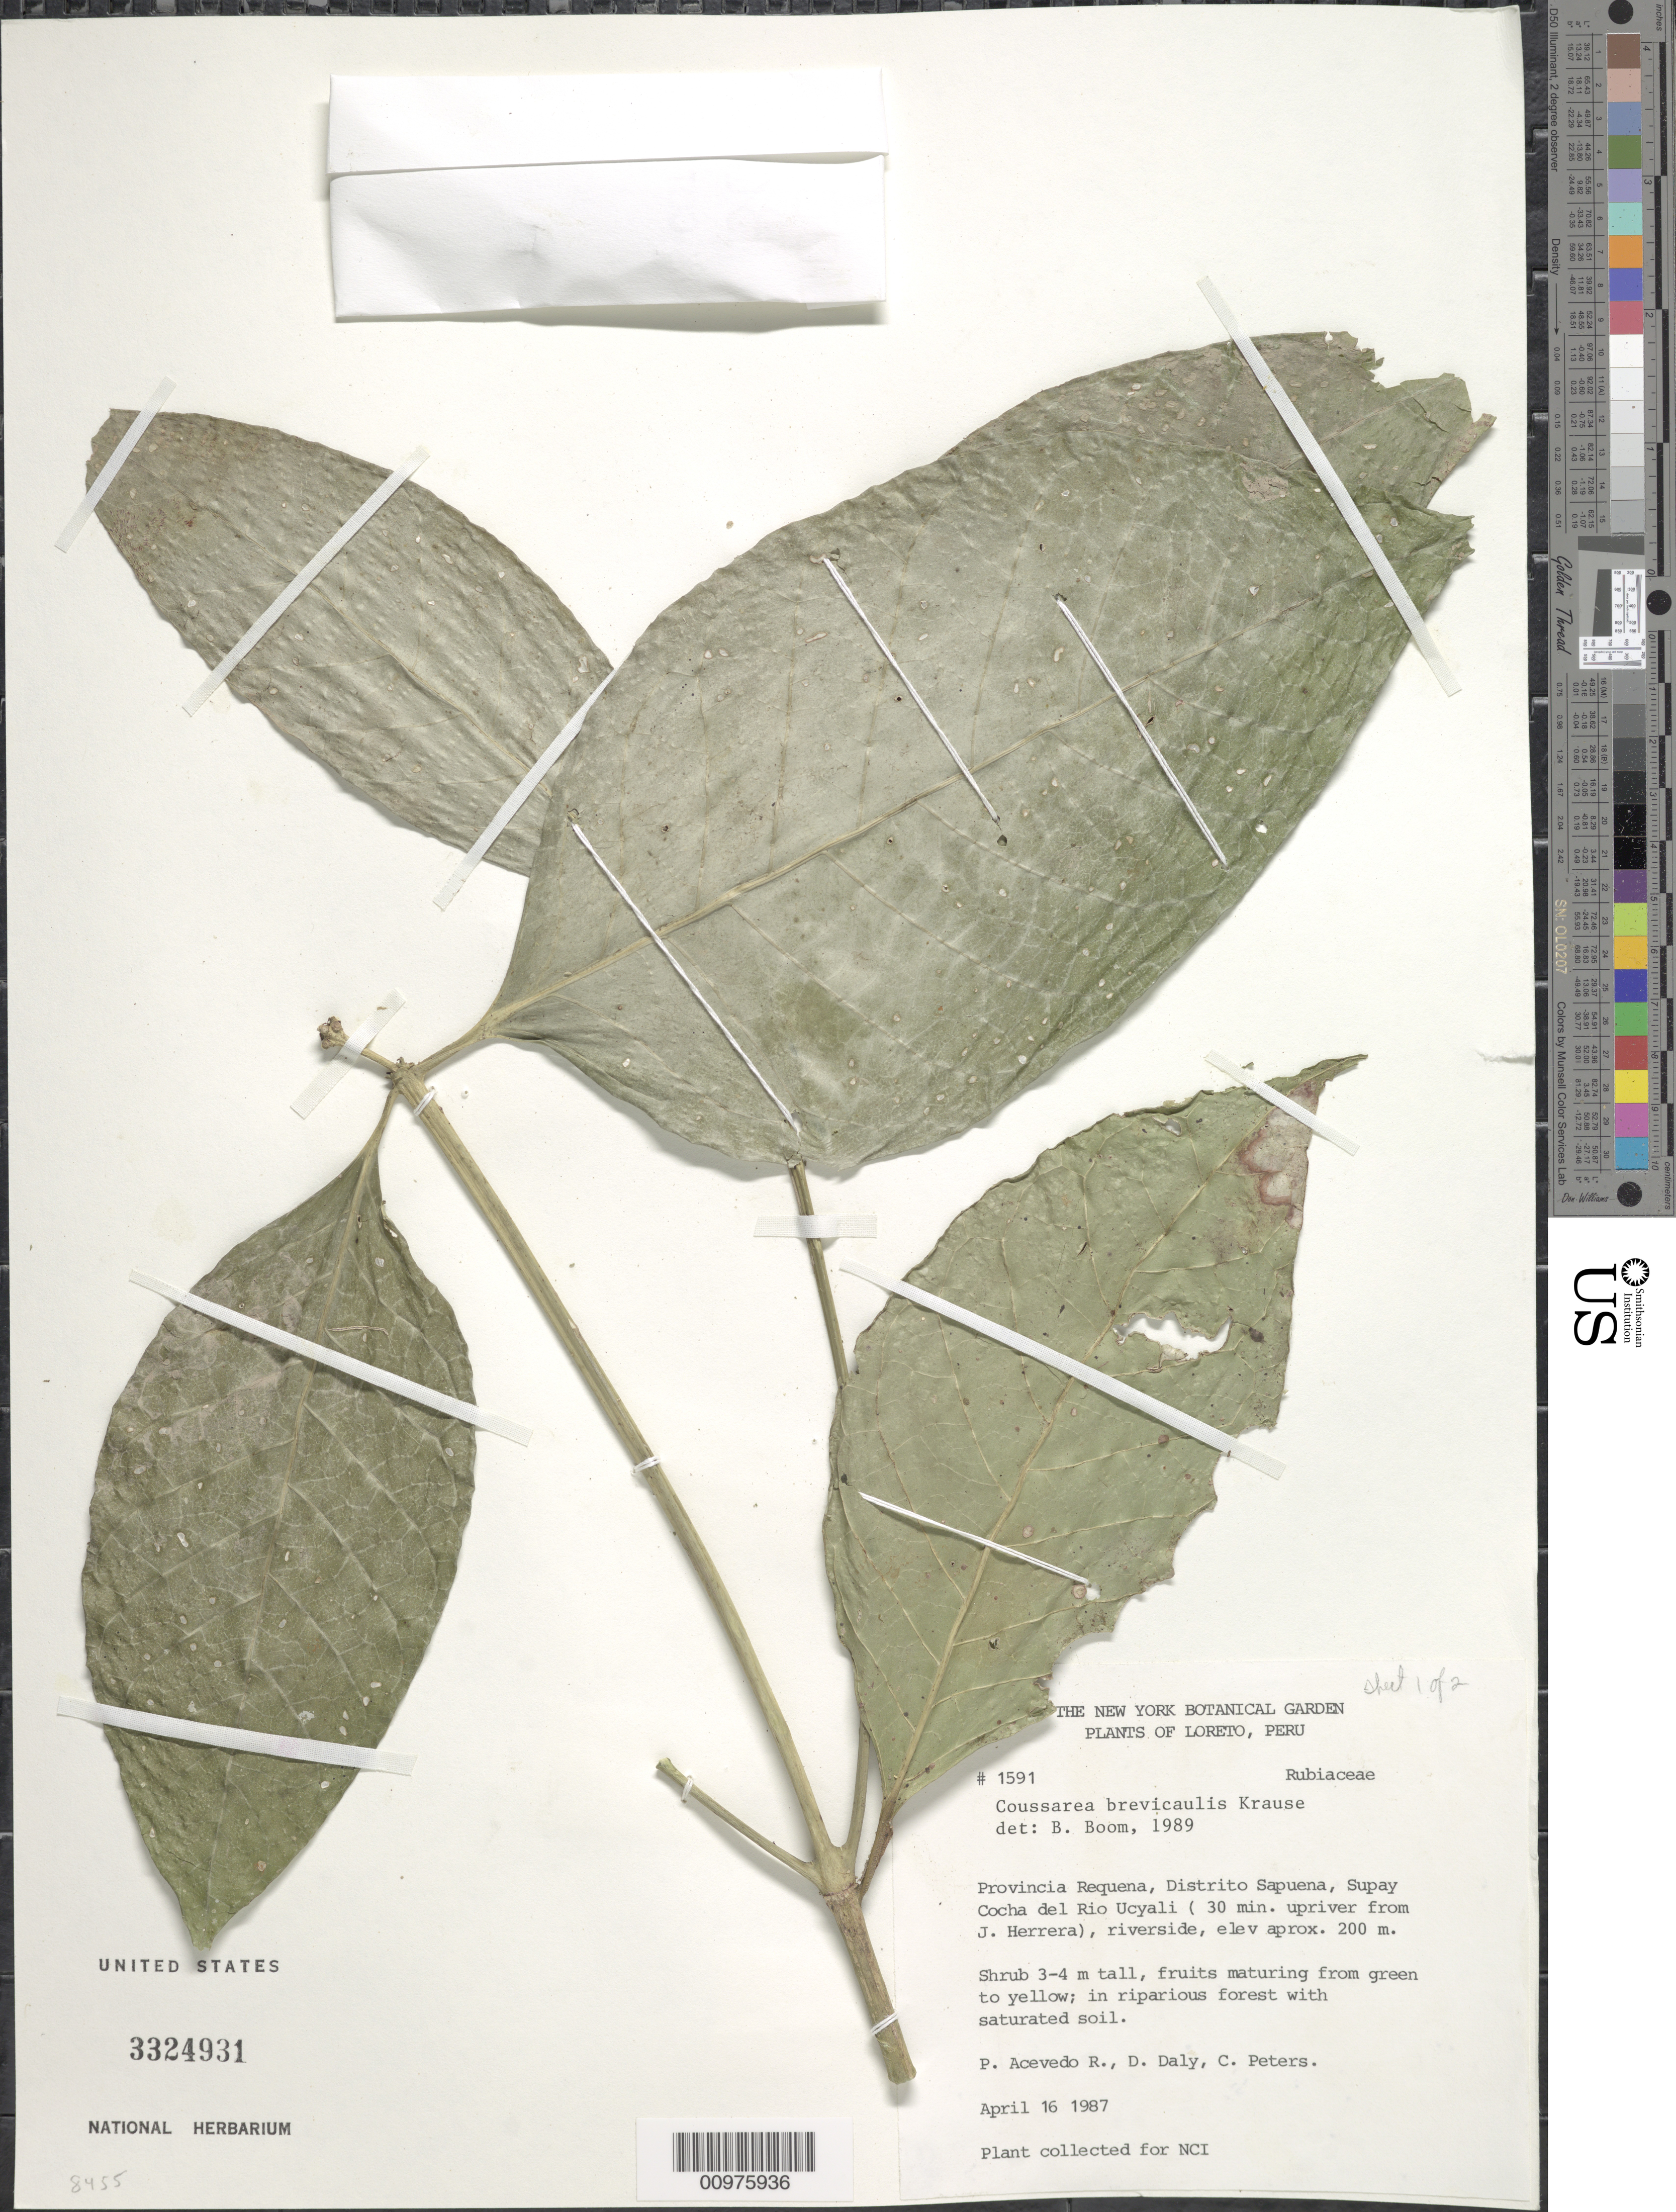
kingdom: Plantae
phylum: Tracheophyta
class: Magnoliopsida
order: Gentianales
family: Rubiaceae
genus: Coussarea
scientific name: Coussarea brevicaulis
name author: K. Krause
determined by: Boom, B. M.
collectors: P. Acevedo-Rodr., D. C. Daly & C. Peters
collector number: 1591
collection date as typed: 16 Apr 1987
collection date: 1987-04-16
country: Peru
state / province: Loreto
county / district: Requena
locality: Loreto; Prov. Requena; Dist. Sapuena; Cano Ericagua.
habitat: Bosque ribereno, saturated soil.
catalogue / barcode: US 3324931